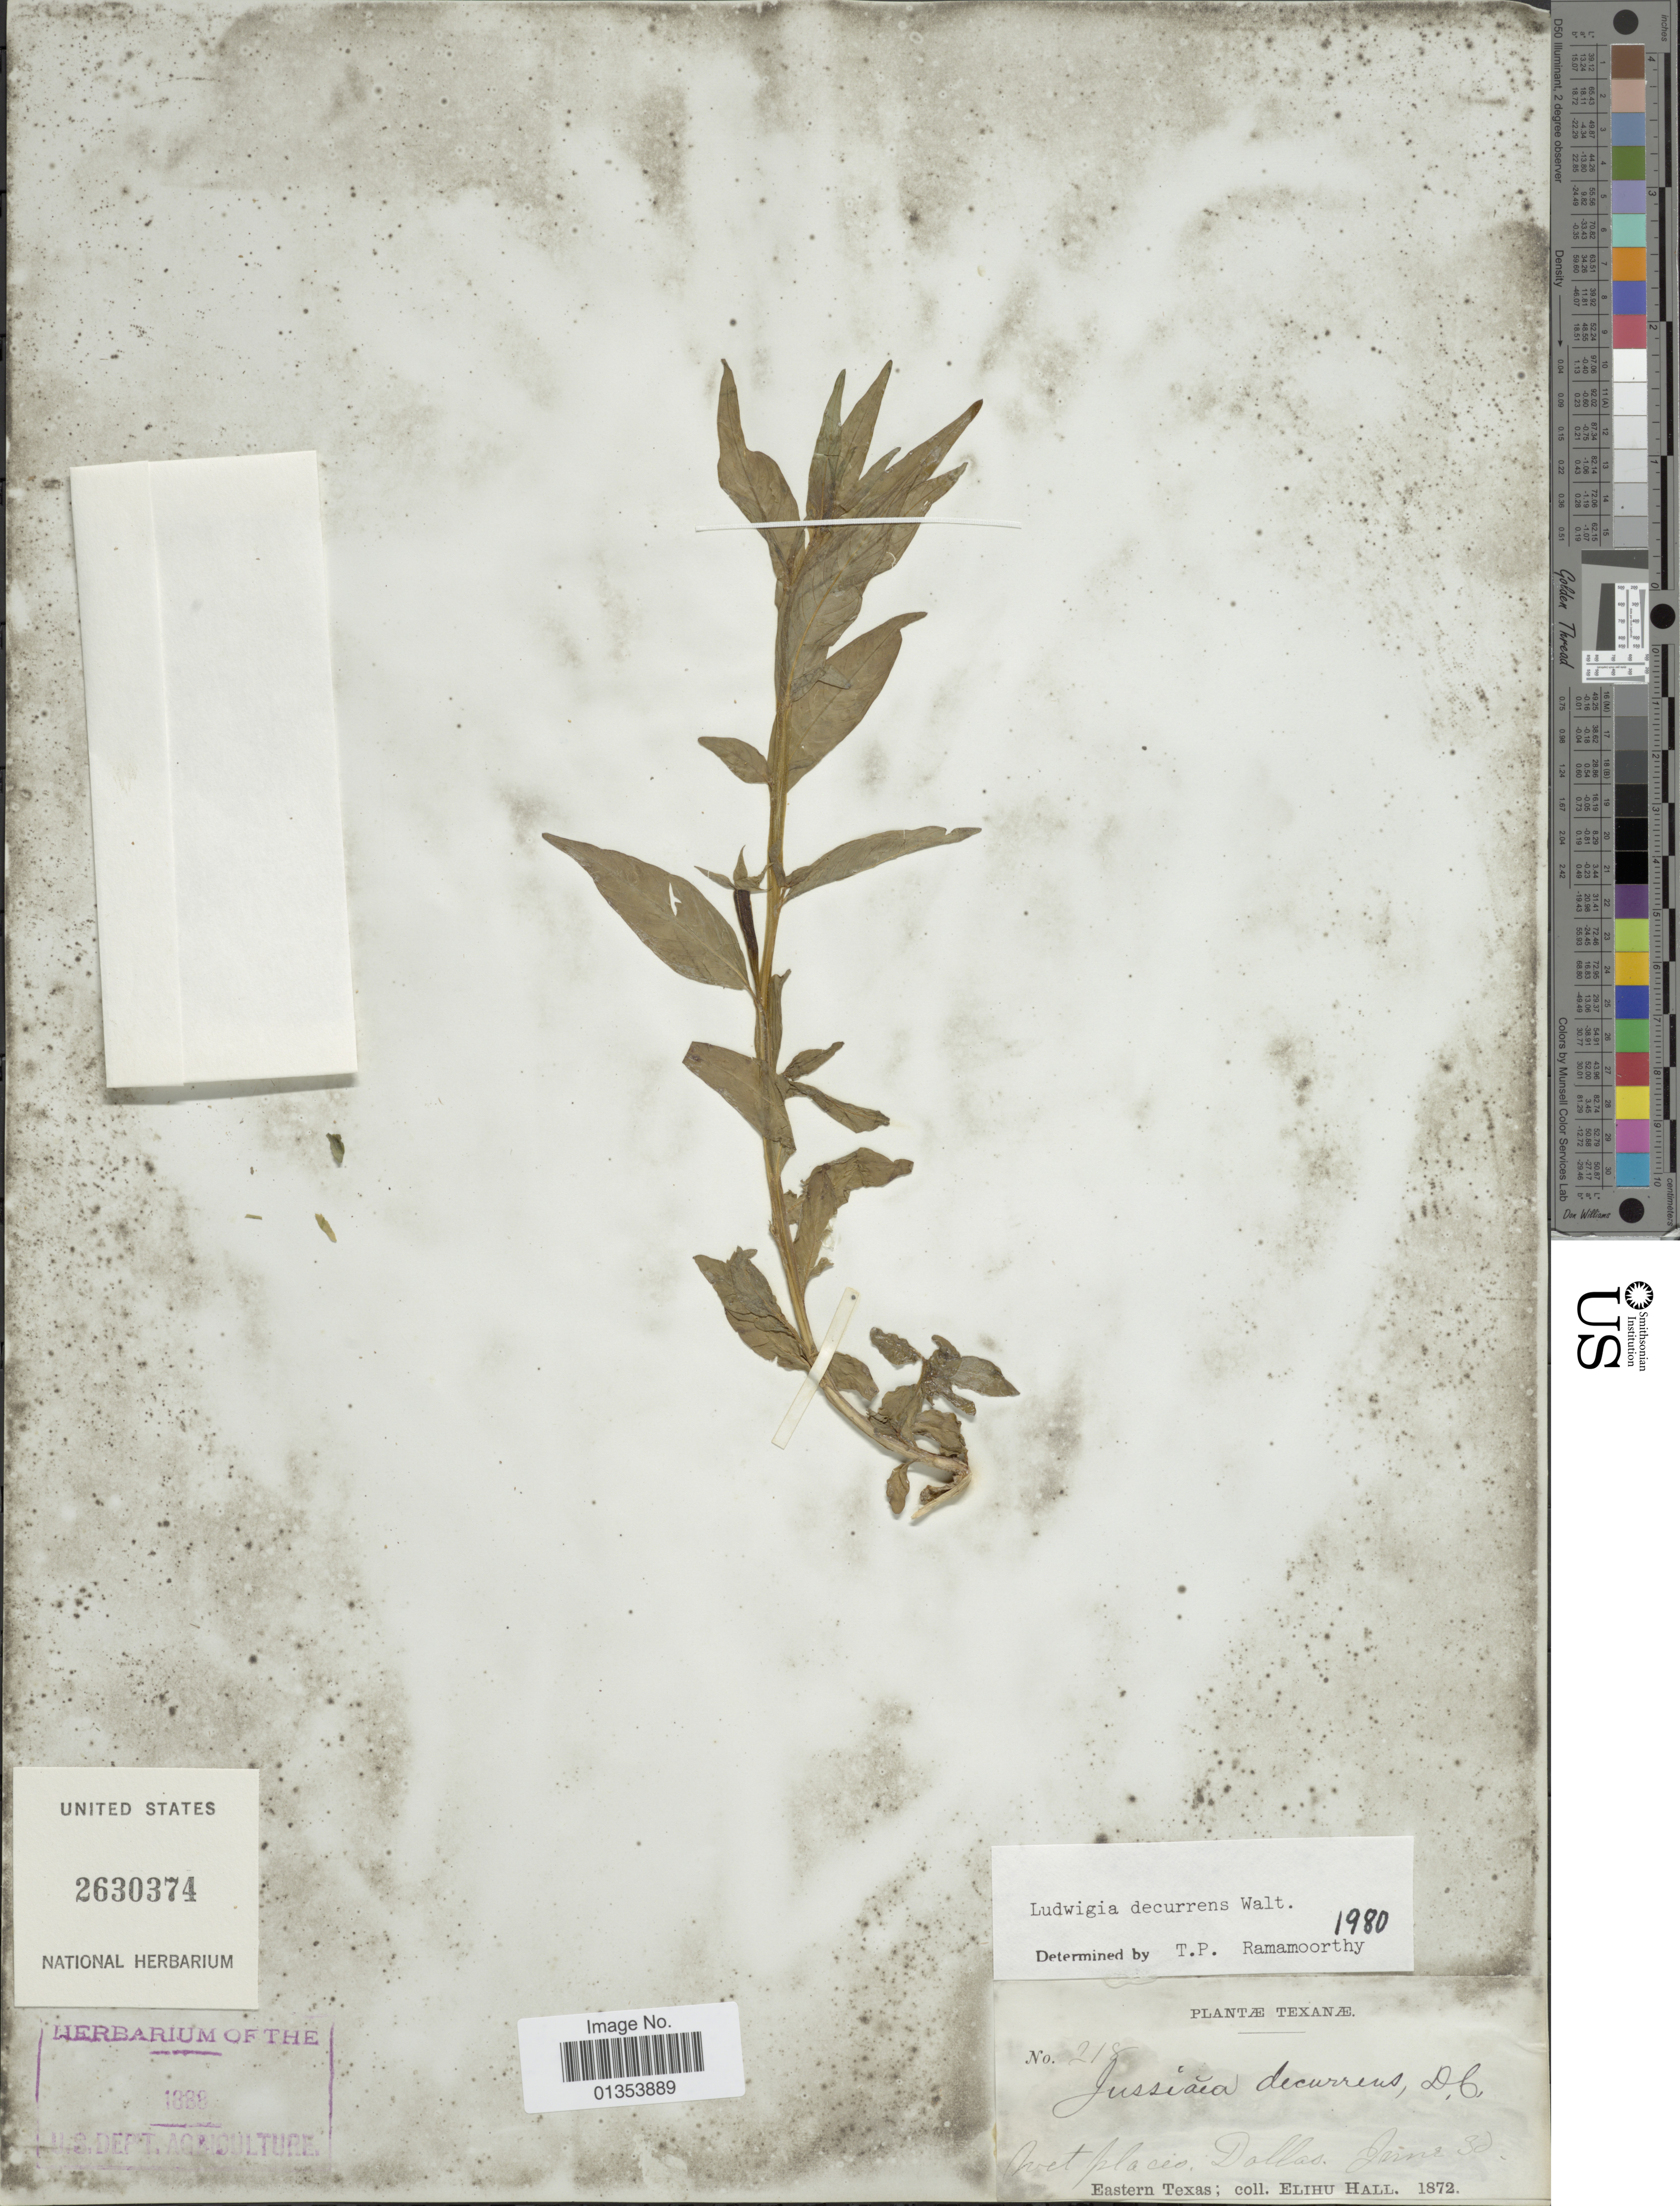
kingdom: Plantae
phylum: Tracheophyta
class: Magnoliopsida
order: Myrtales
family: Onagraceae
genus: Ludwigia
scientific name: Ludwigia decurrens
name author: Walter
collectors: E. Hall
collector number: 218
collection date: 1872-06-30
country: United States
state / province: Texas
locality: Dallas, Eastern Texas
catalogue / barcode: US 2630374